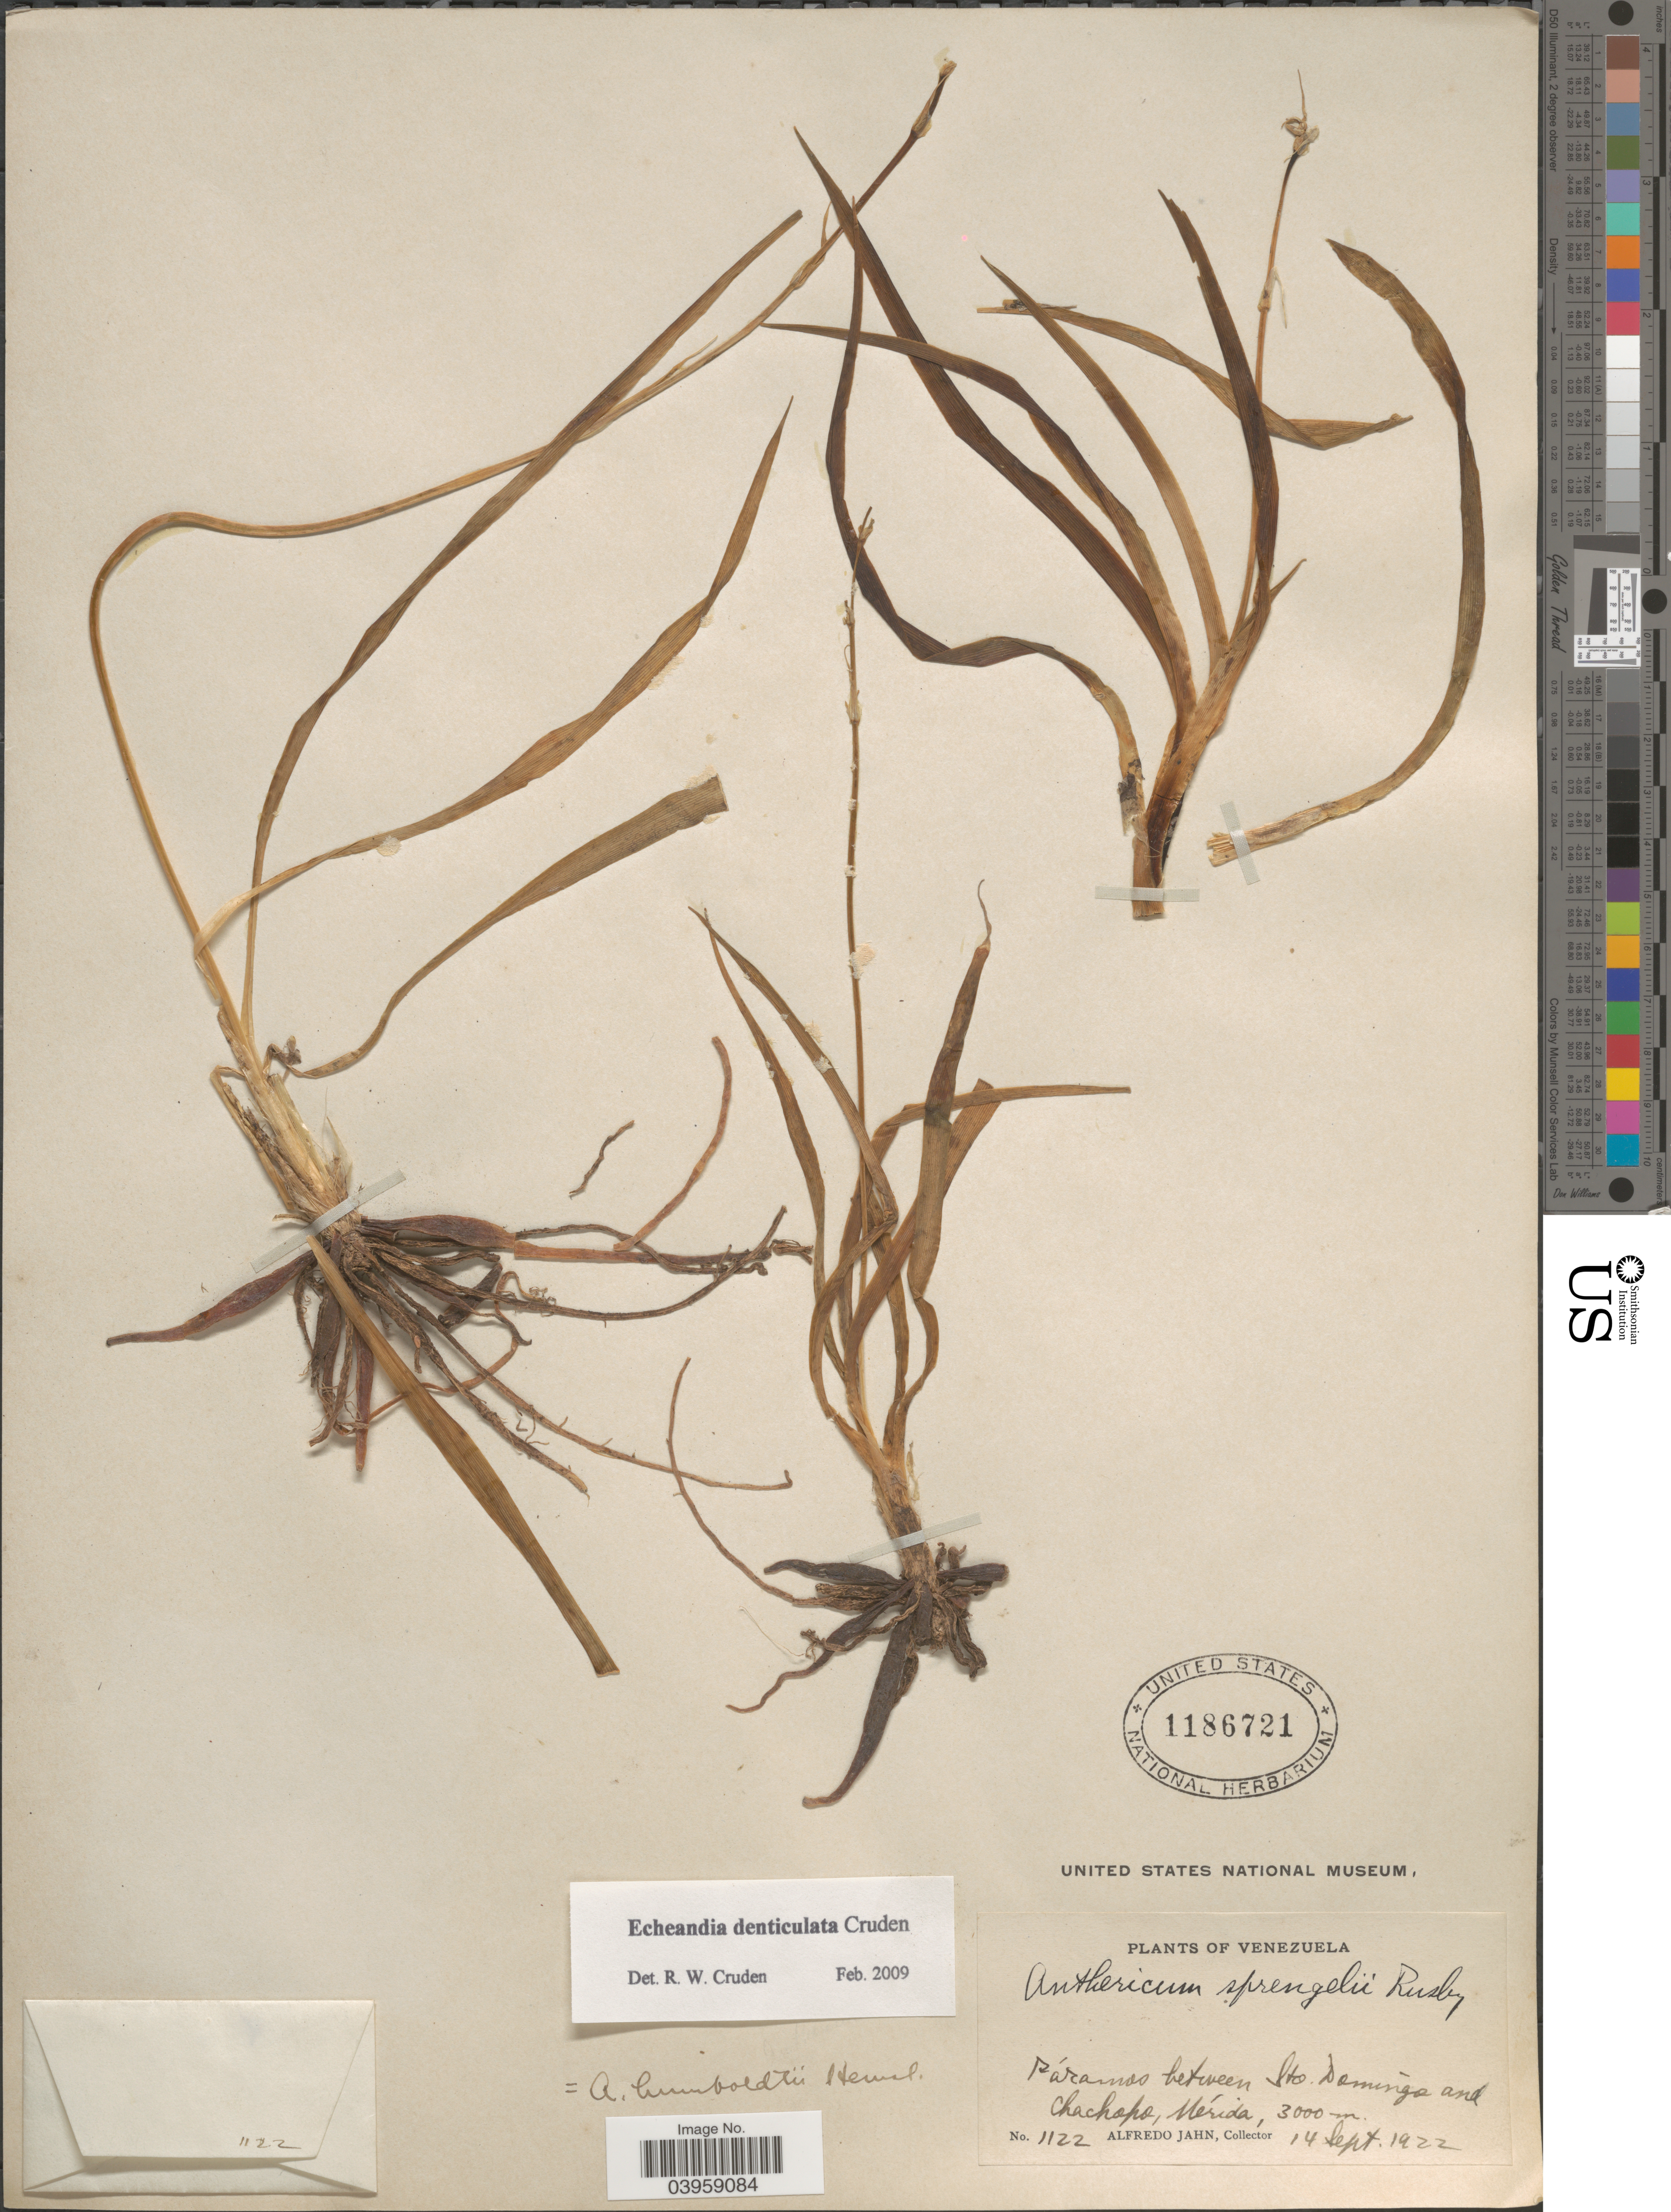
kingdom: Plantae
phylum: Tracheophyta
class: Liliopsida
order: Asparagales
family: Asparagaceae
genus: Echeandia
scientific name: Echeandia denticulata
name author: Cruden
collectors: A. Jahn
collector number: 1122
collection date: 1922-09-14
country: Venezuela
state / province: Merida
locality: Páramo between Sto. Domingo and Chachopo.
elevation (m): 3000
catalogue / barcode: US 1186721